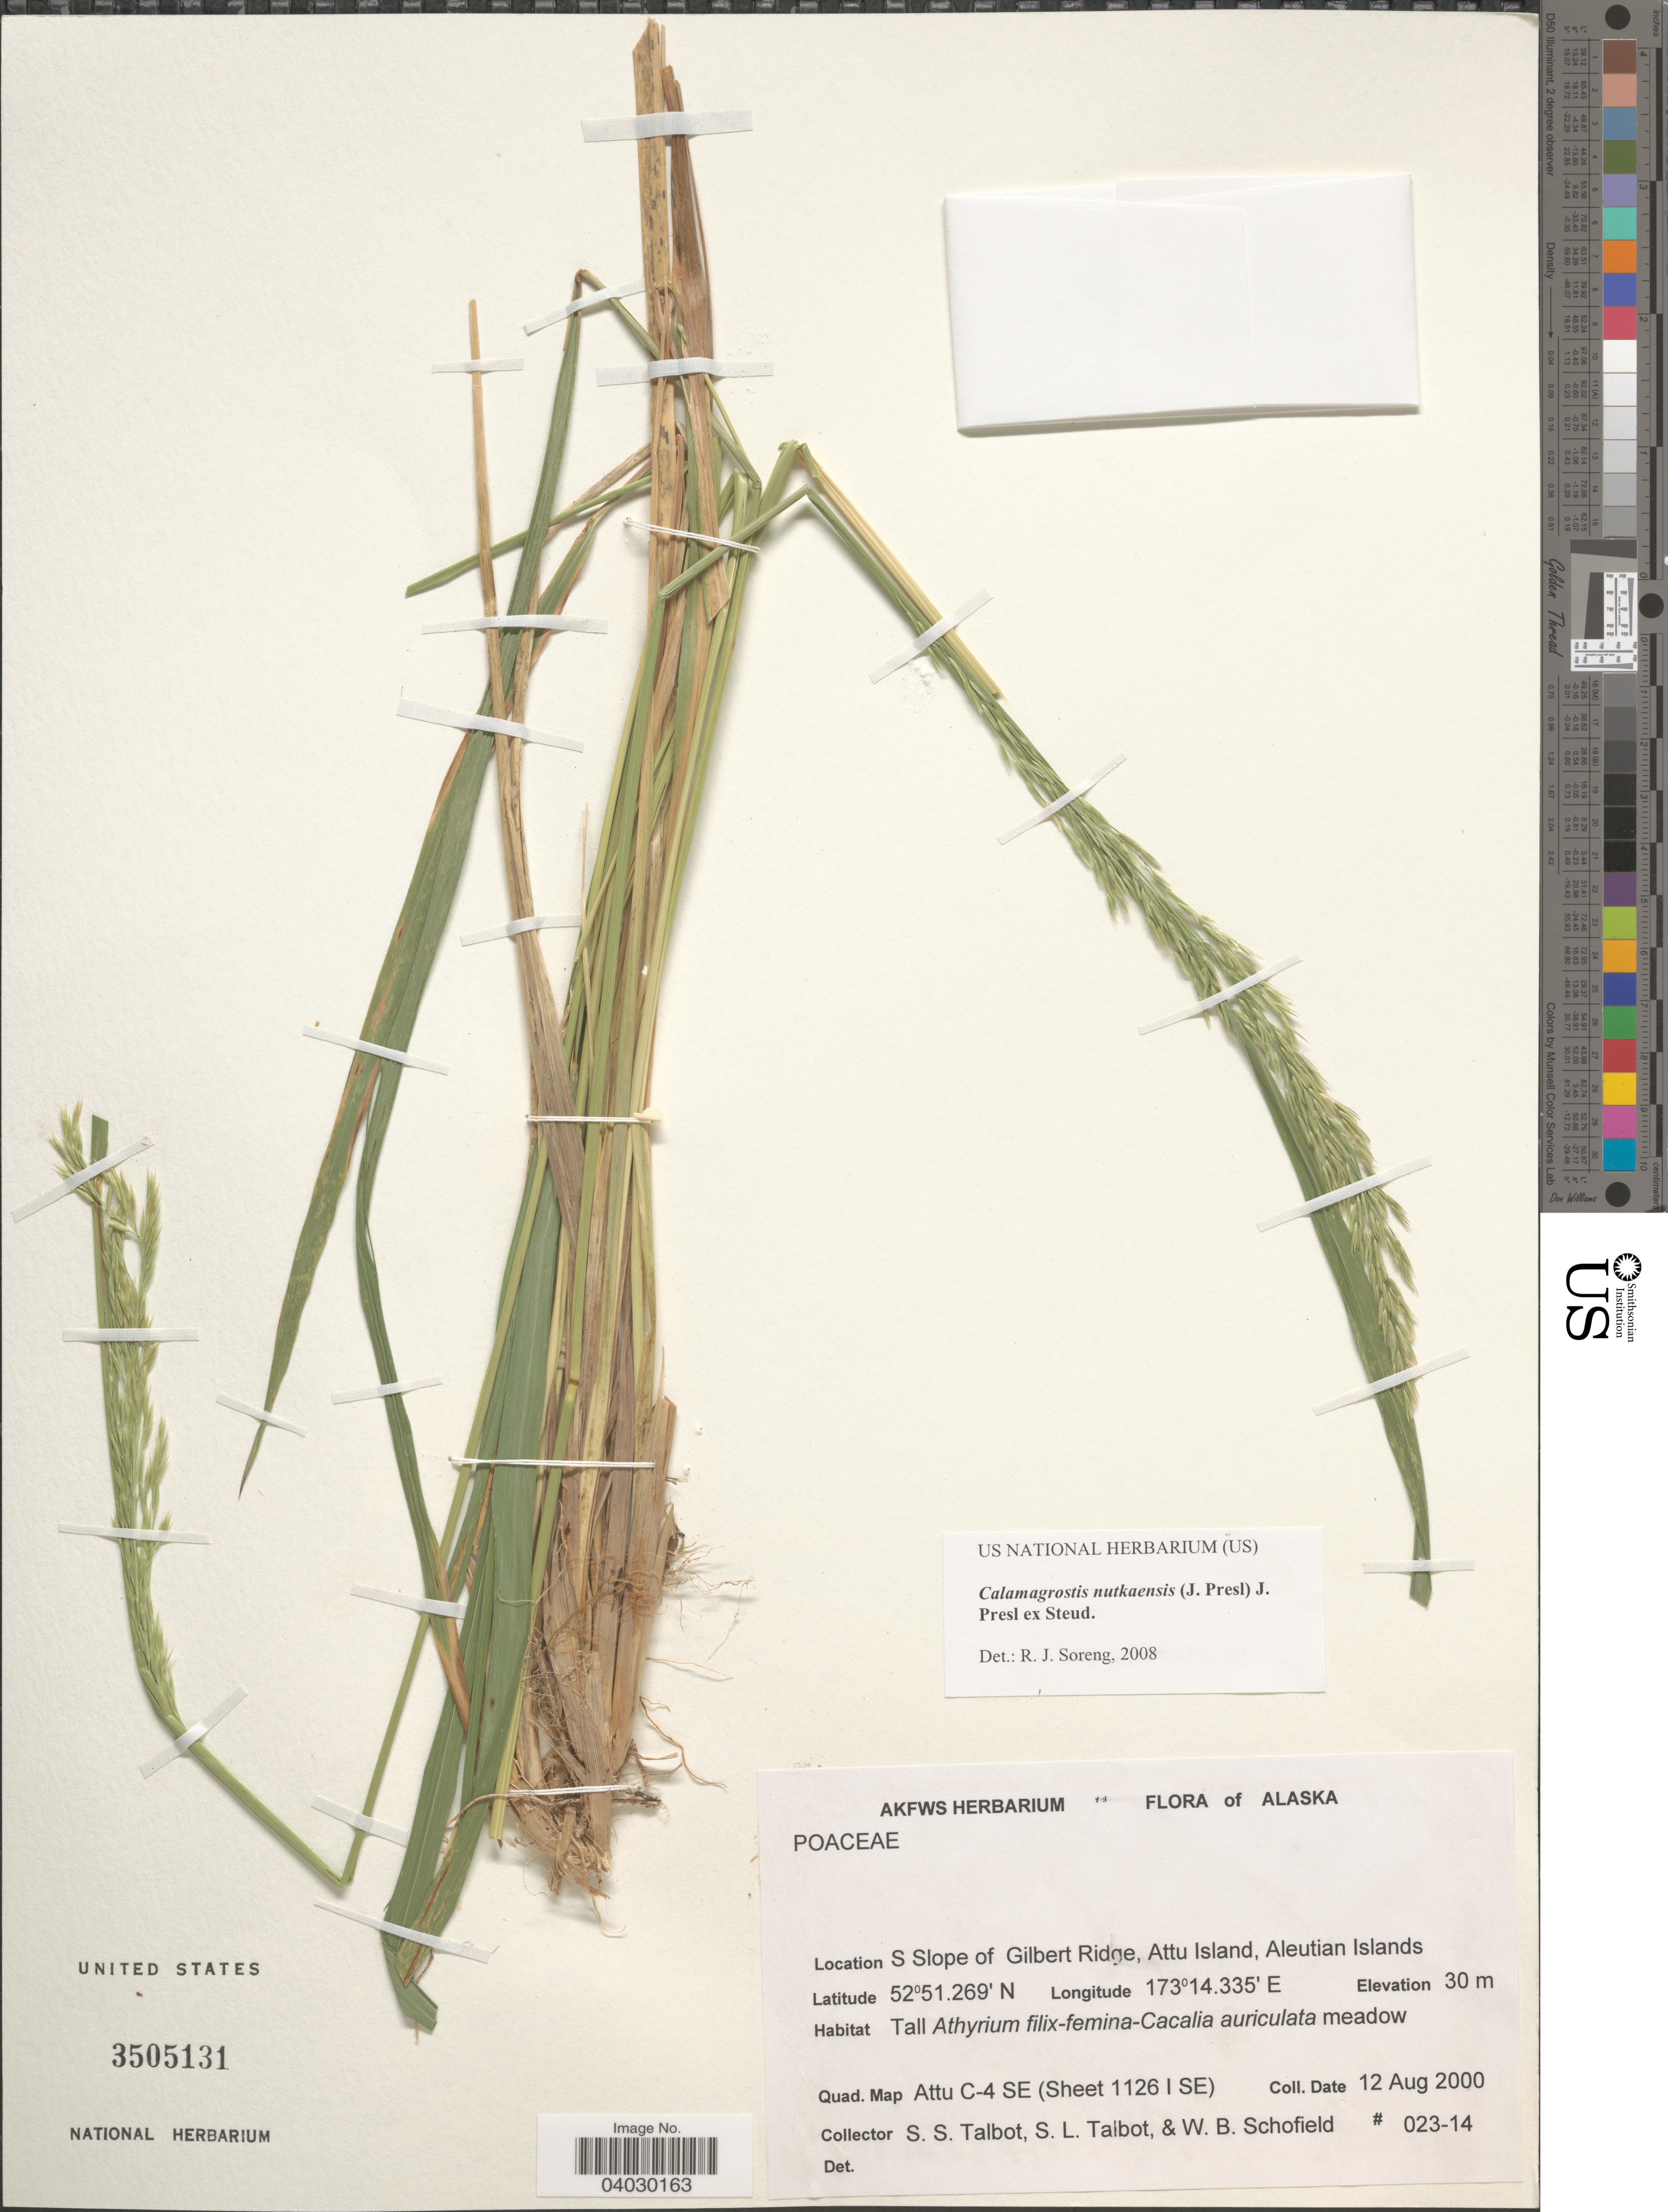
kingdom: Plantae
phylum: Tracheophyta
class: Liliopsida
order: Poales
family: Poaceae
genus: Calamagrostis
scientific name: Calamagrostis nutkaensis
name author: (J. Presl) Steud.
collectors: S. S. Talbot, S. Talbot & W. Schofield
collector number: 023-14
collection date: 2000-08-12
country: United States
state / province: Alaska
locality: S Slope of Gilbert Ridge, Attu Island, Aleutian Islands. Quad. Map Attu C-4 SE (Sheet 1126 I SE).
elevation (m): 30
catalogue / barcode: US 3505131